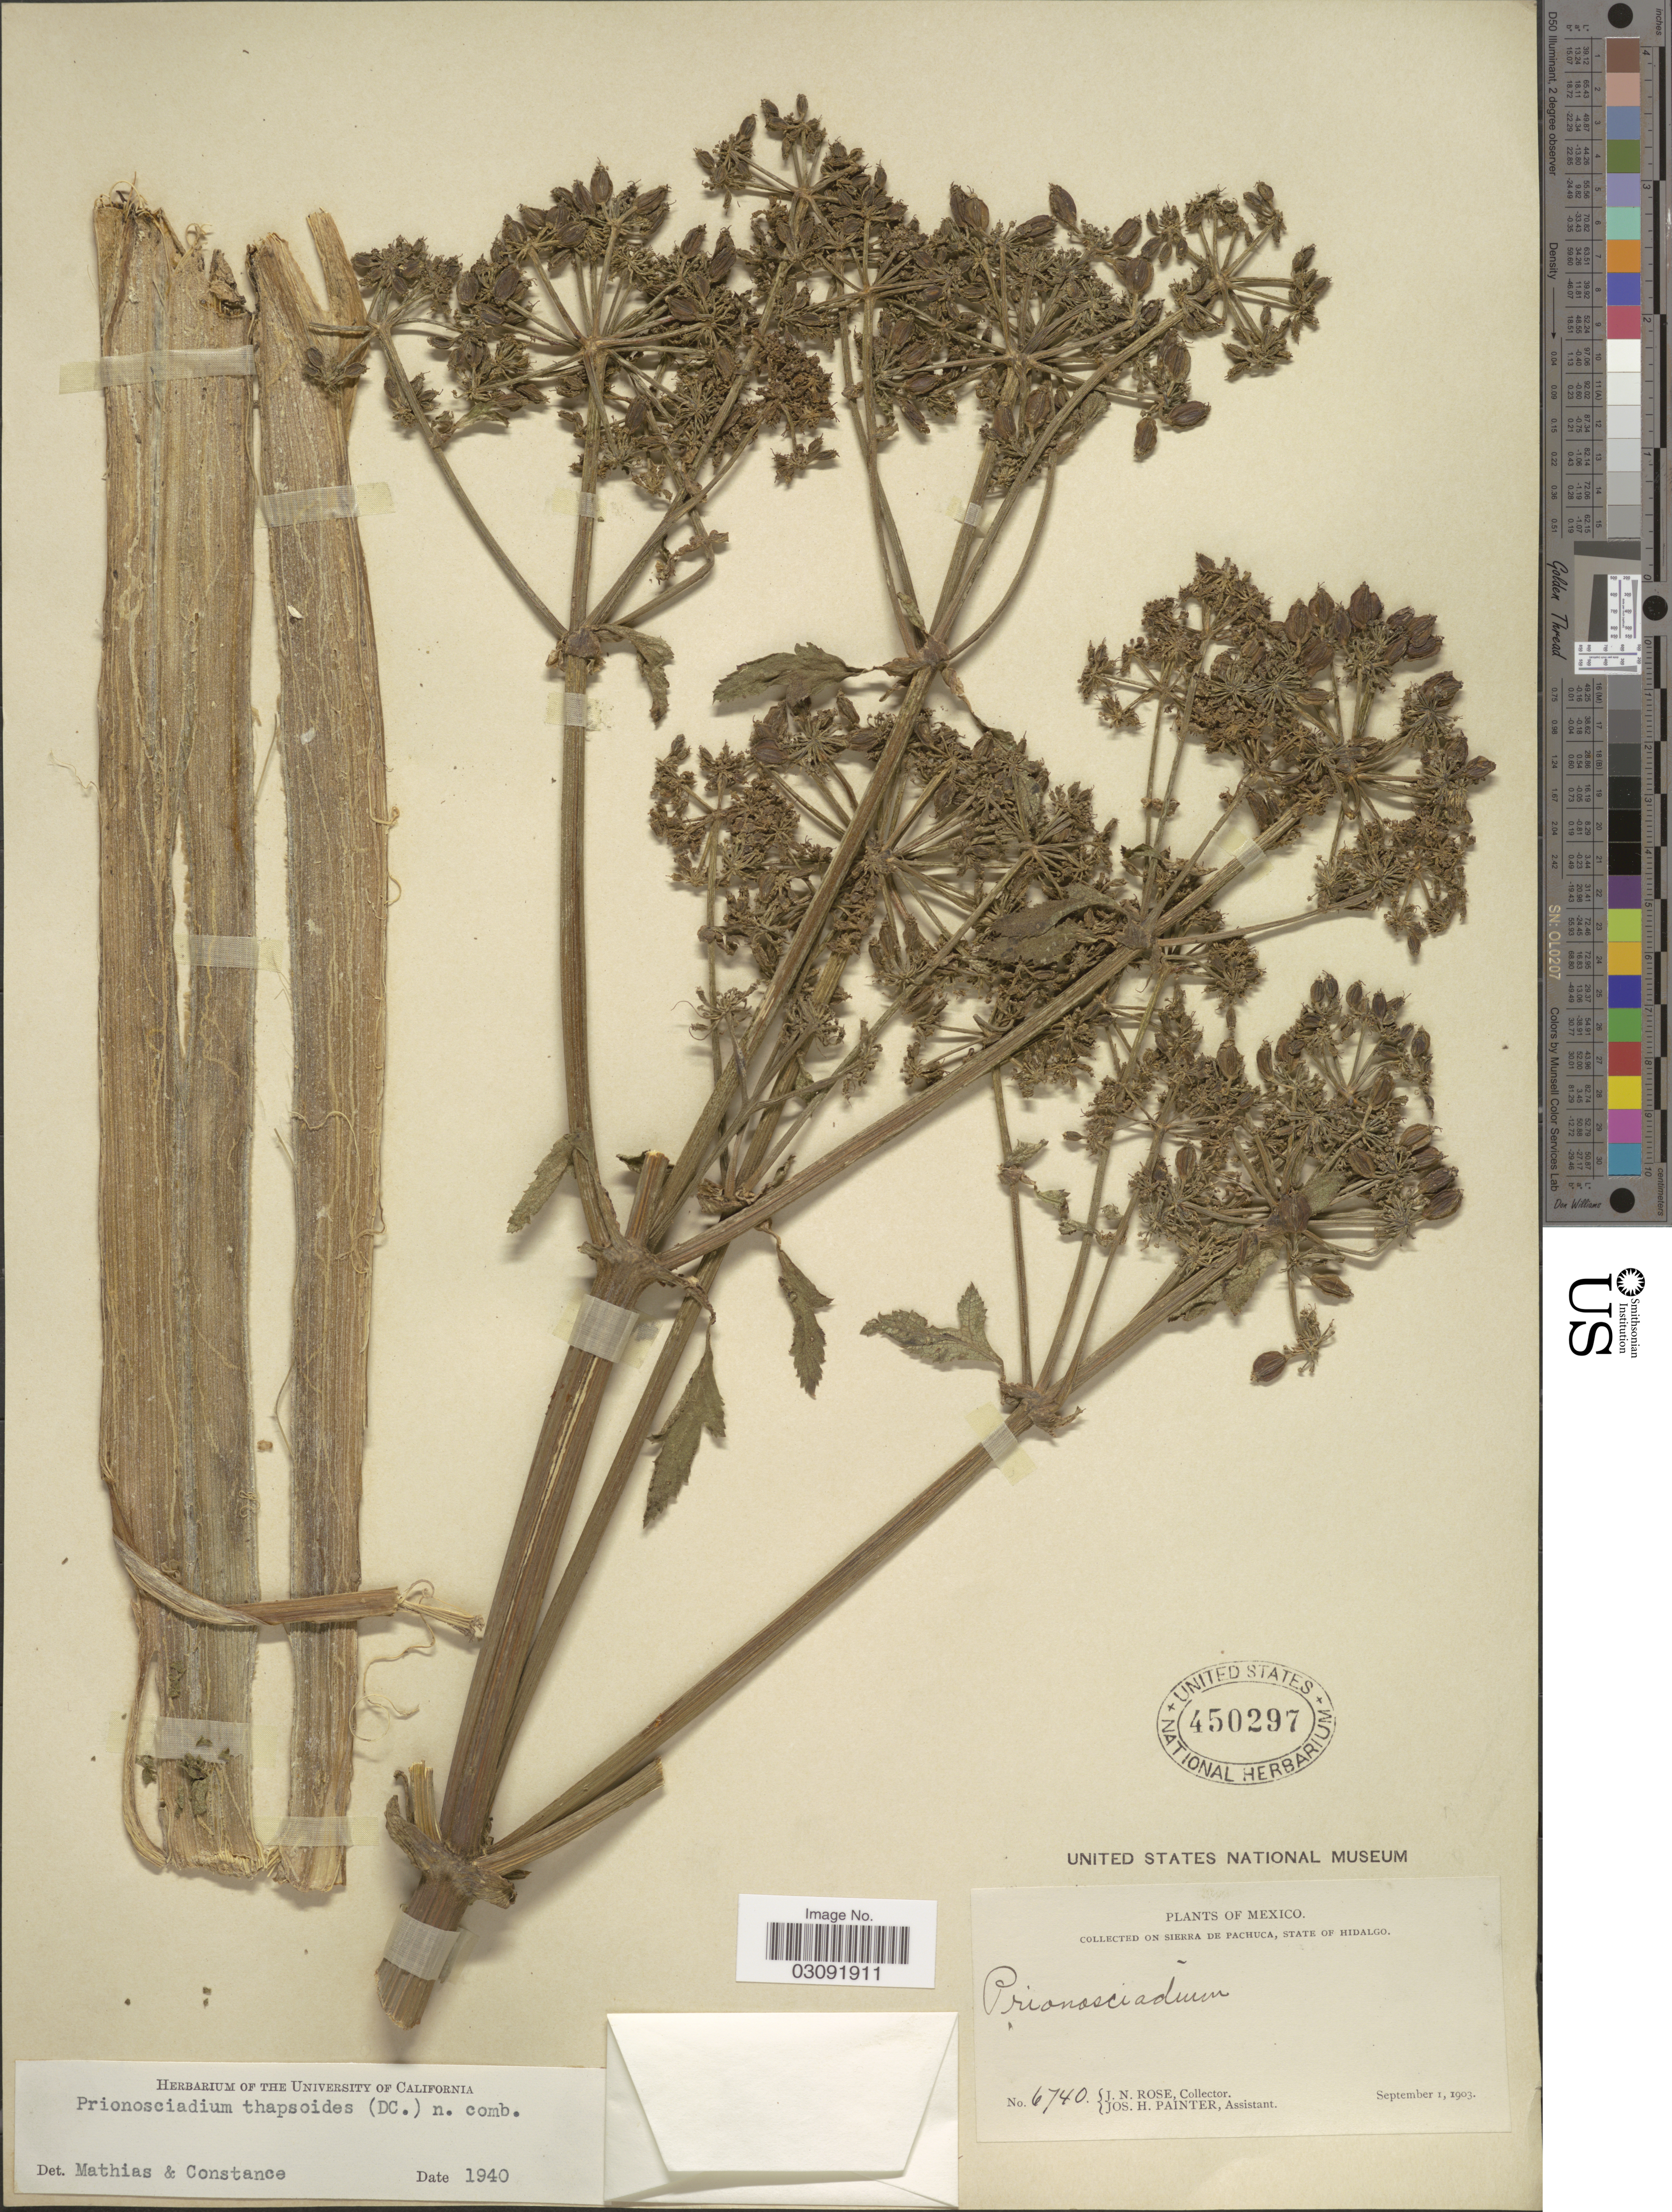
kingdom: Plantae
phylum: Tracheophyta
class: Magnoliopsida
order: Apiales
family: Apiaceae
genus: Prionosciadium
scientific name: Prionosciadium thapsoides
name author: (DC.)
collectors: J. N. Rose & J. H. Painter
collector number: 6740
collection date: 1903-09-01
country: Mexico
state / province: Hidalgo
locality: On Sierra de Pachuca.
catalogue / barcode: US 450297